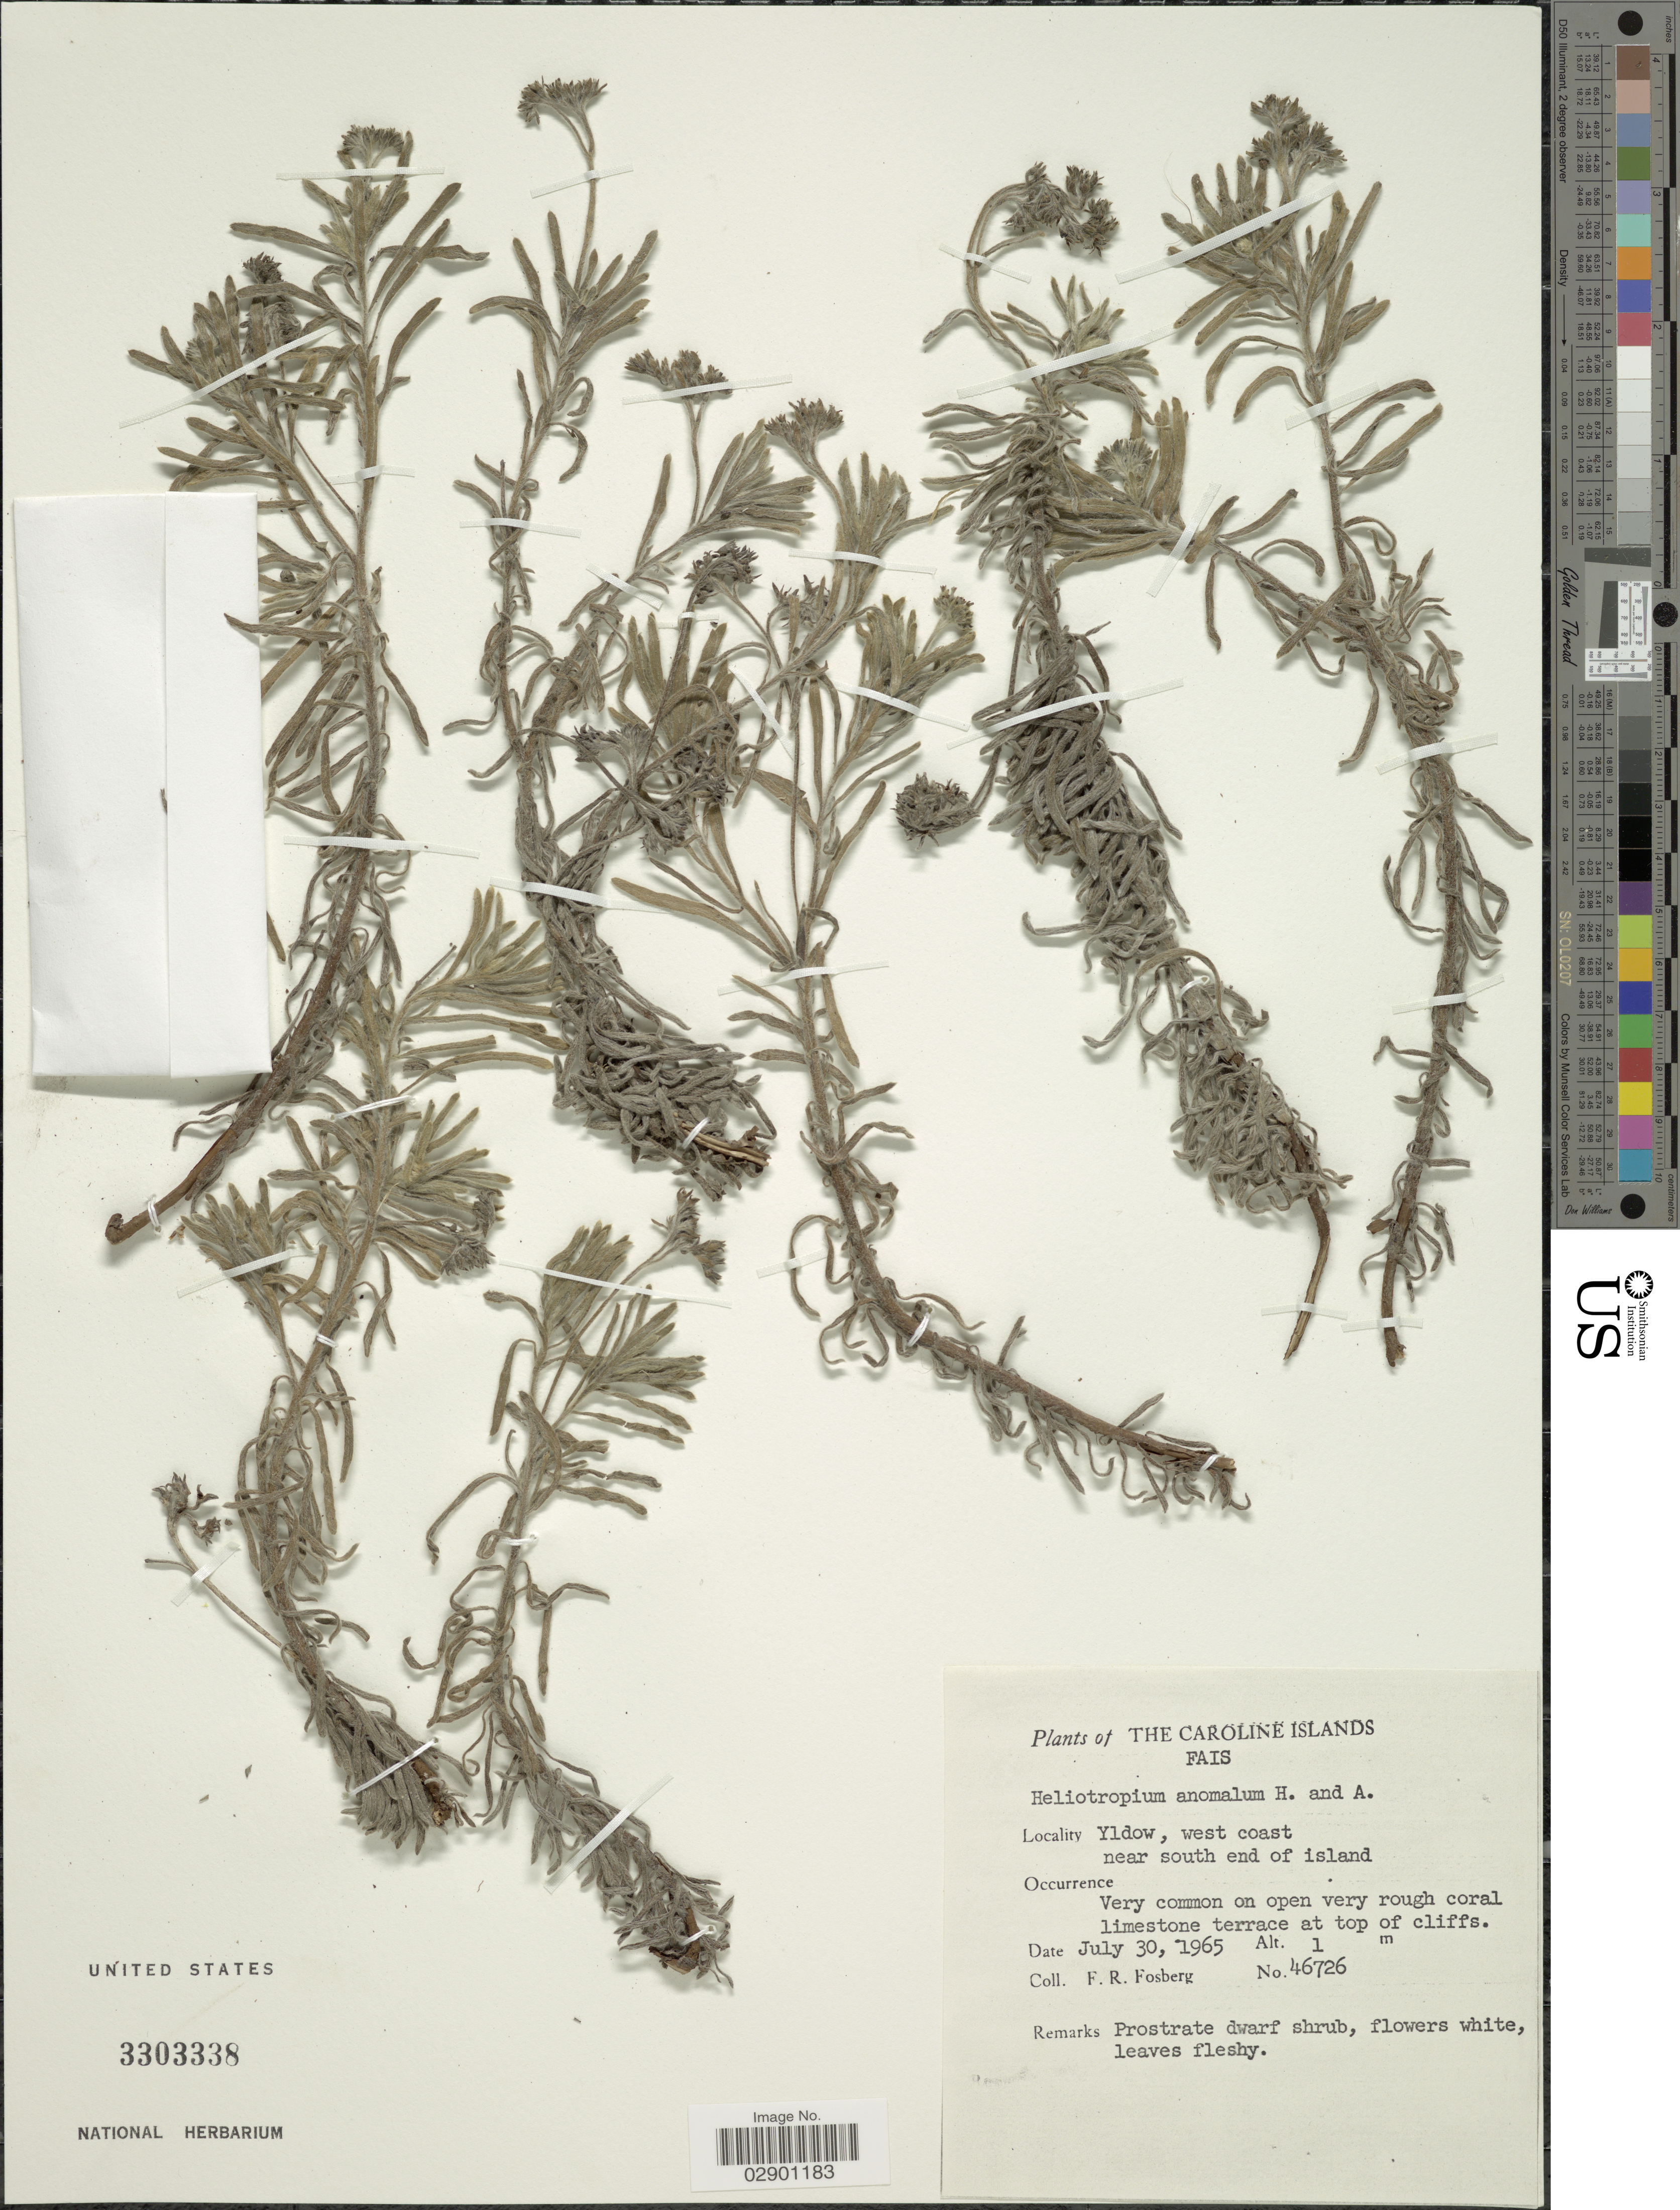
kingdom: Plantae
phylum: Tracheophyta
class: Magnoliopsida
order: Boraginales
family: Heliotropiaceae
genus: Heliotropium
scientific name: Heliotropium anomalum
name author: Hook. & Arn.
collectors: F. R. Fosberg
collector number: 46726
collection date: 1965-07-30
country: Micronesia, Federated States of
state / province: Yap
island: Fais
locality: Caroline Islands. Fais. Yldow, west coast near south end of island.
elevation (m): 1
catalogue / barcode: US 3303338